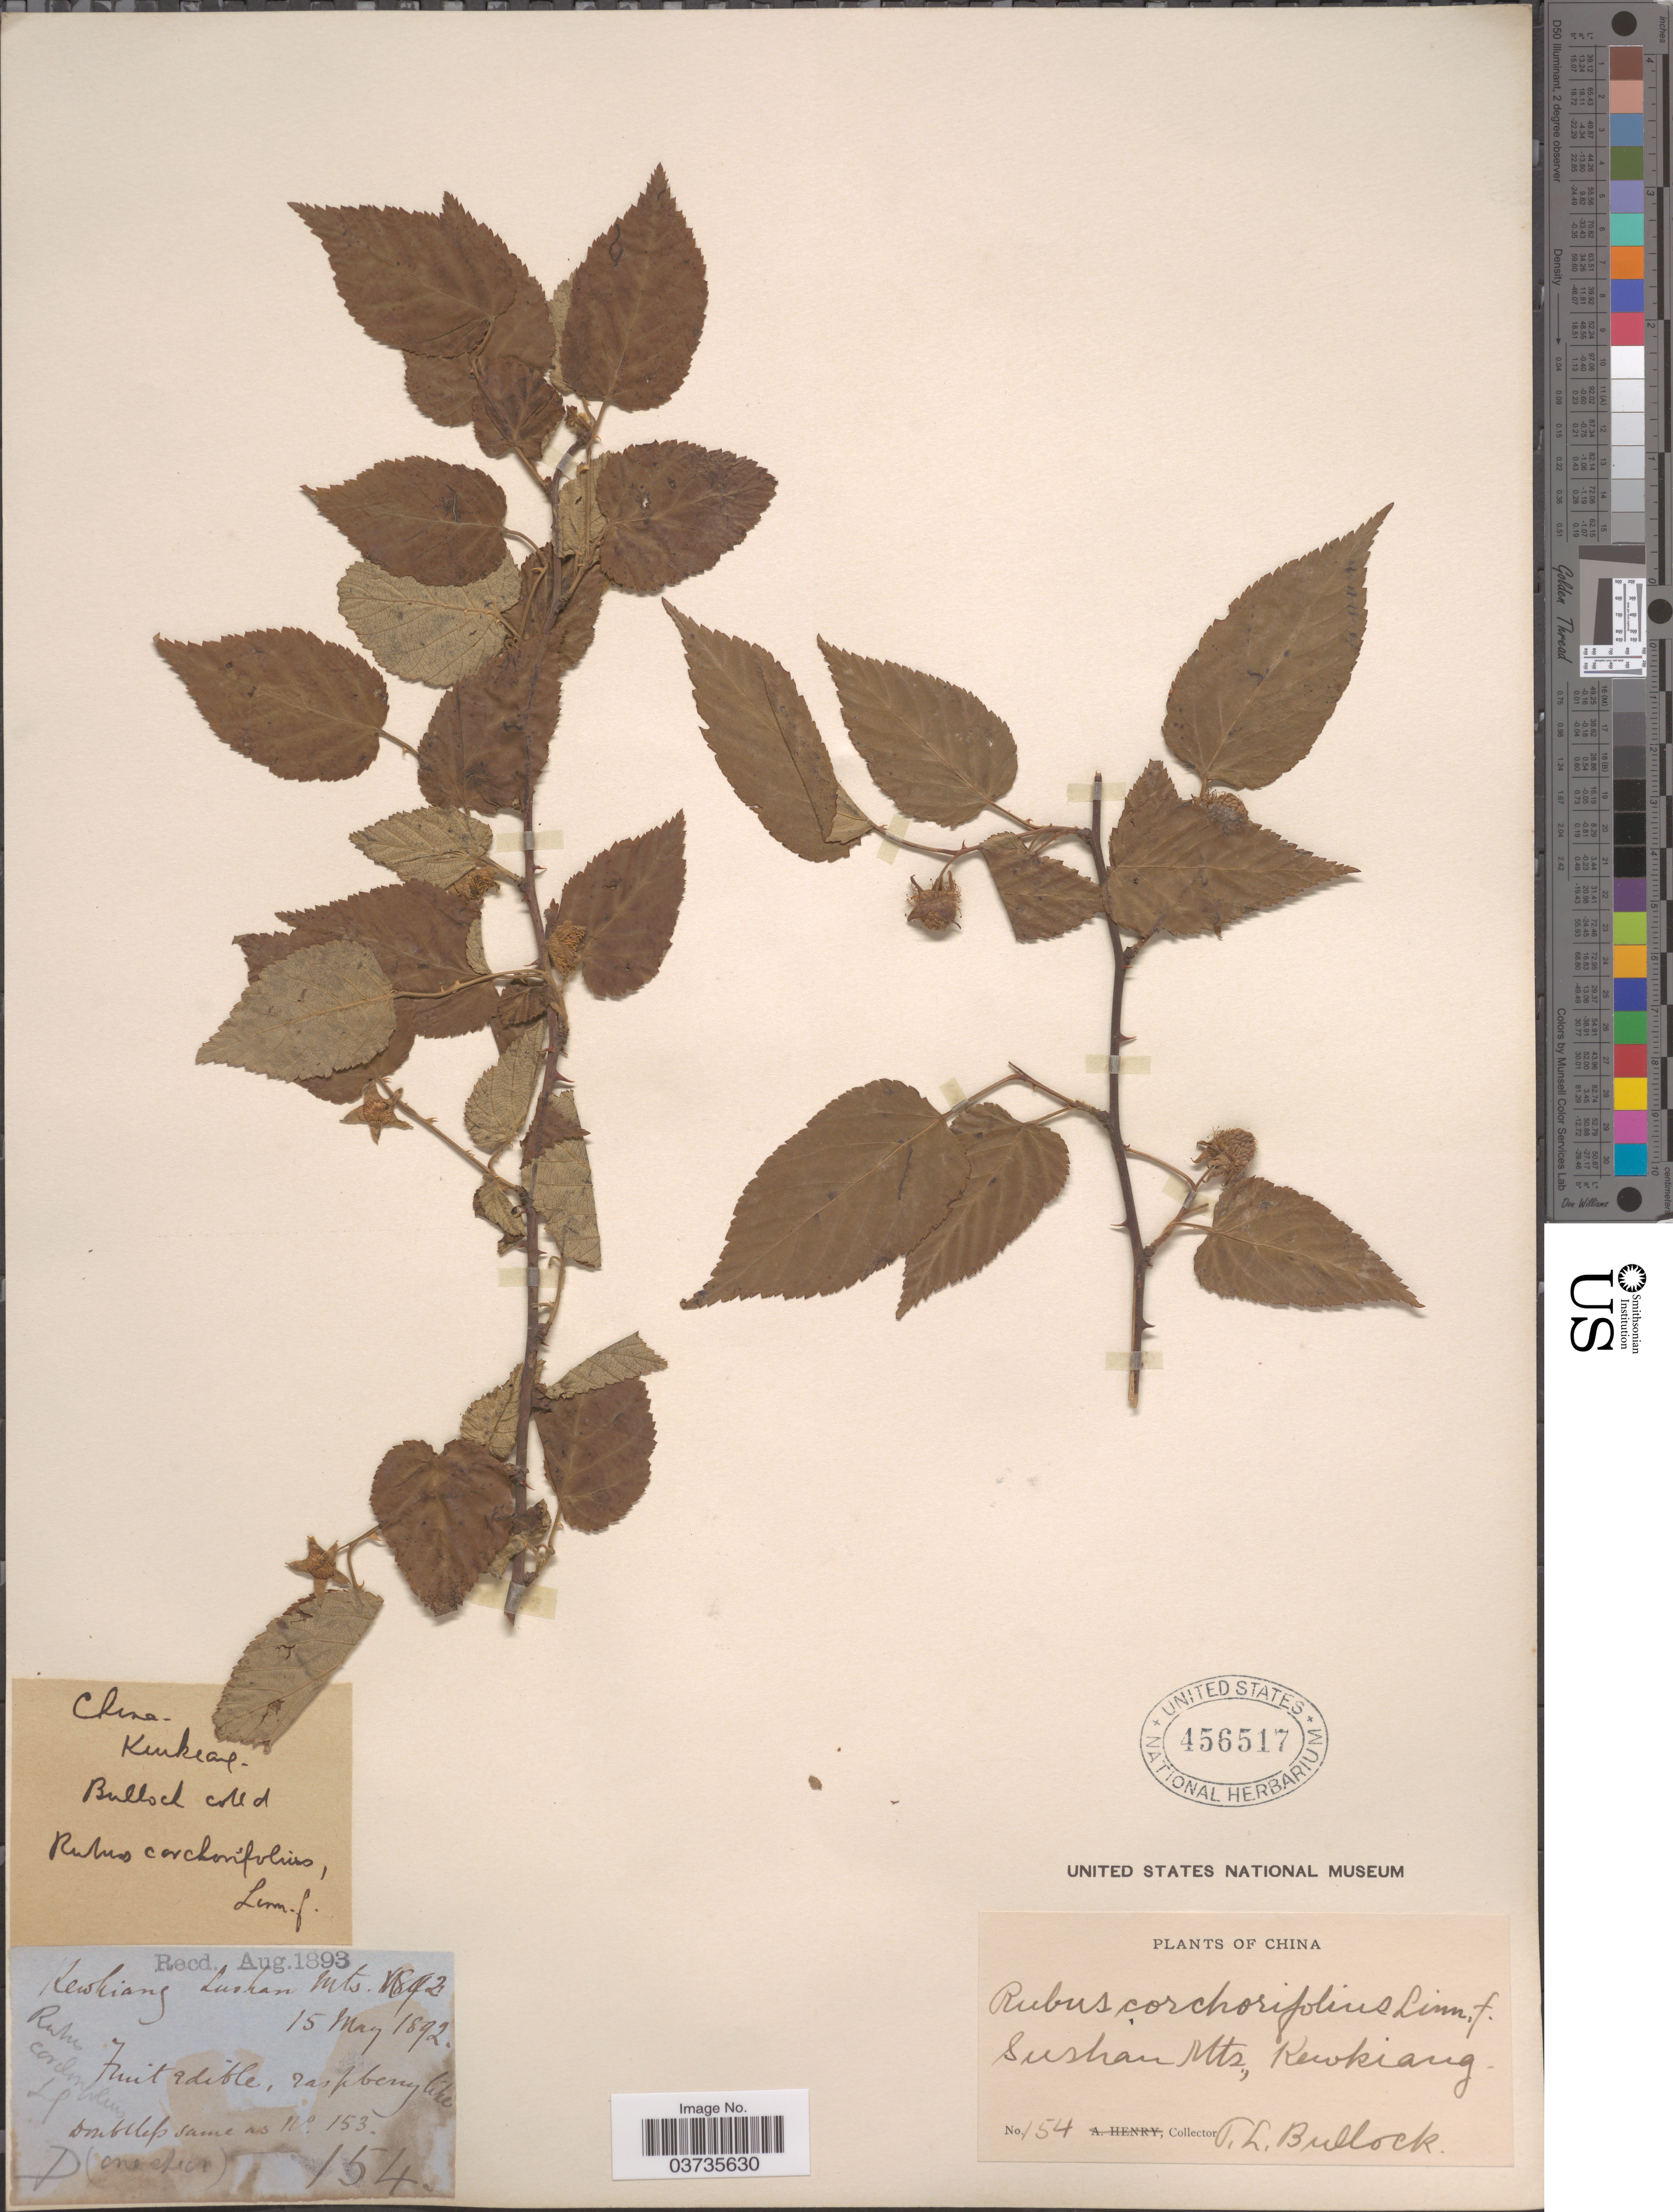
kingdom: Plantae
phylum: Tracheophyta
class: Magnoliopsida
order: Rosales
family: Rosaceae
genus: Rubus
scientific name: Rubus corchorifolius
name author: L. f.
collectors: T. L. Bullock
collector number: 154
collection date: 1892-05-15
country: China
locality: Lushan Mts., Kewkiang.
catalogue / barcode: US 456517